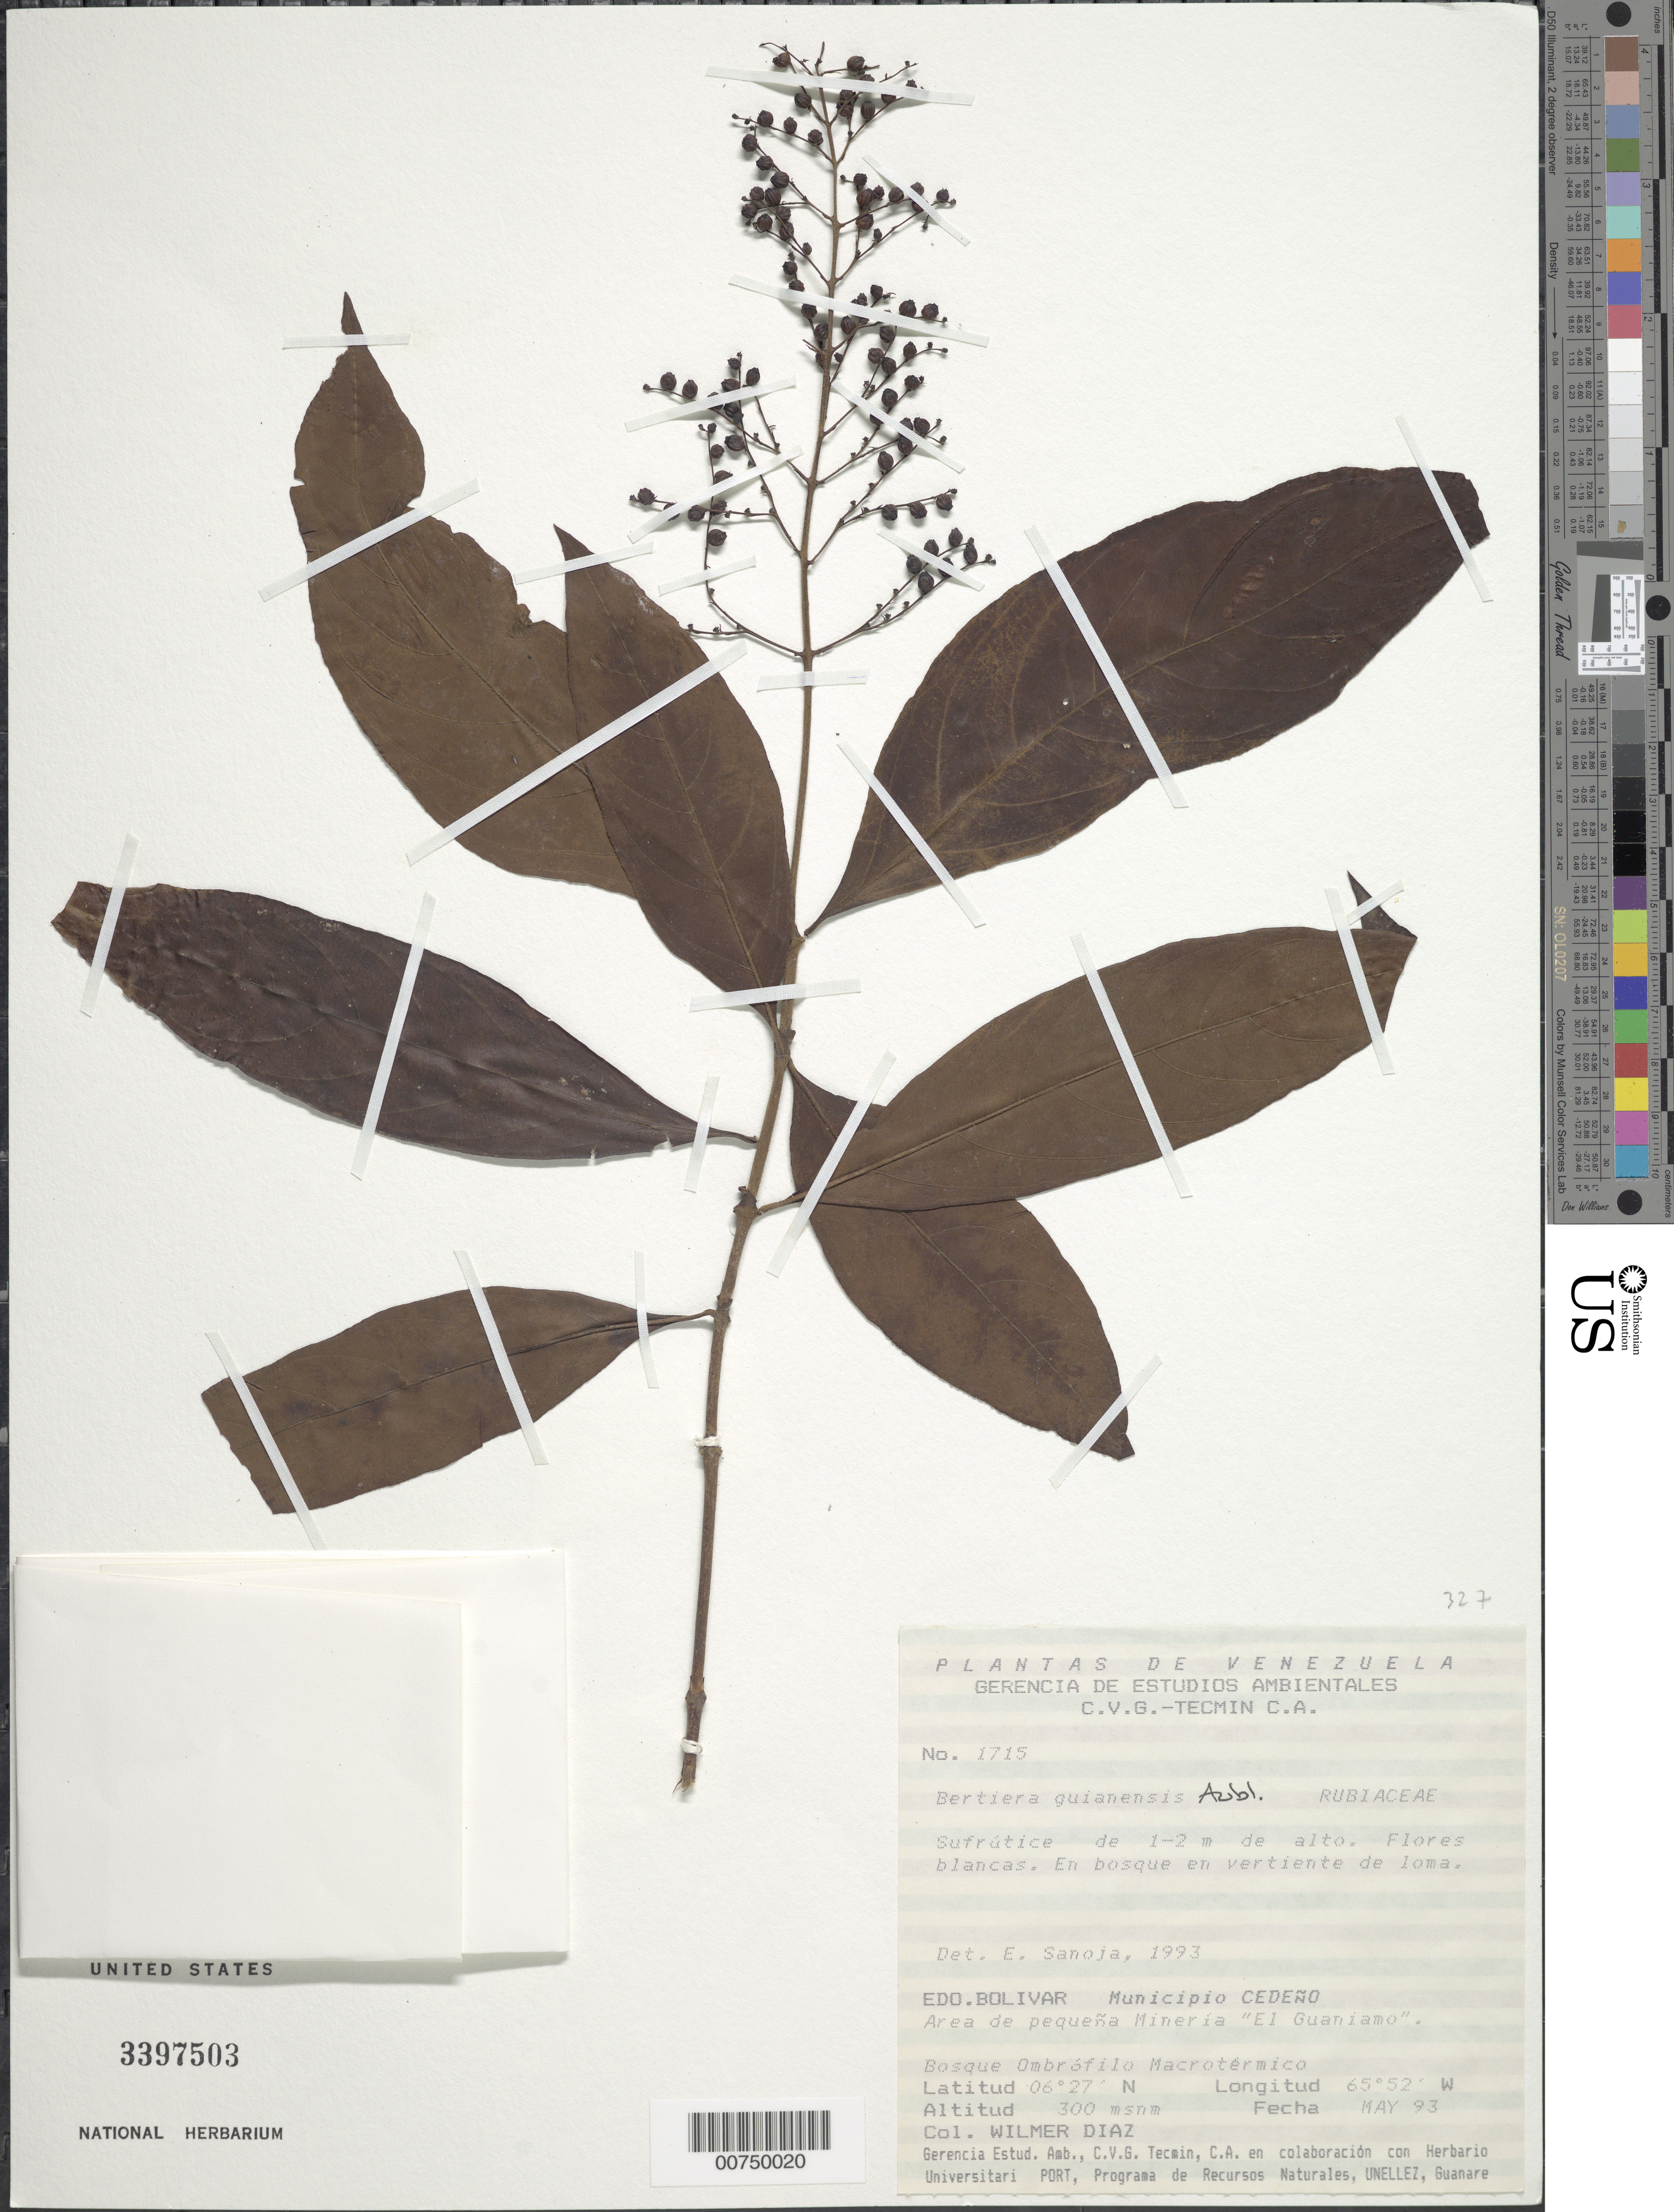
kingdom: Plantae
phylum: Tracheophyta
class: Magnoliopsida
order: Gentianales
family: Rubiaceae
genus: Bertiera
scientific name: Bertiera guianensis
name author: Aubl.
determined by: Sanoja, Elio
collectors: W. Díaz P.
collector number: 1715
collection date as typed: May-93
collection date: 1993-05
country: Venezuela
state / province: Bolívar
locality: Mun. Cedeño, Mineria "El Guaniamo"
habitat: Bosque ombrofil macrotermico; en bosque en vertiente de loma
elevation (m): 300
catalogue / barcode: US 3397503